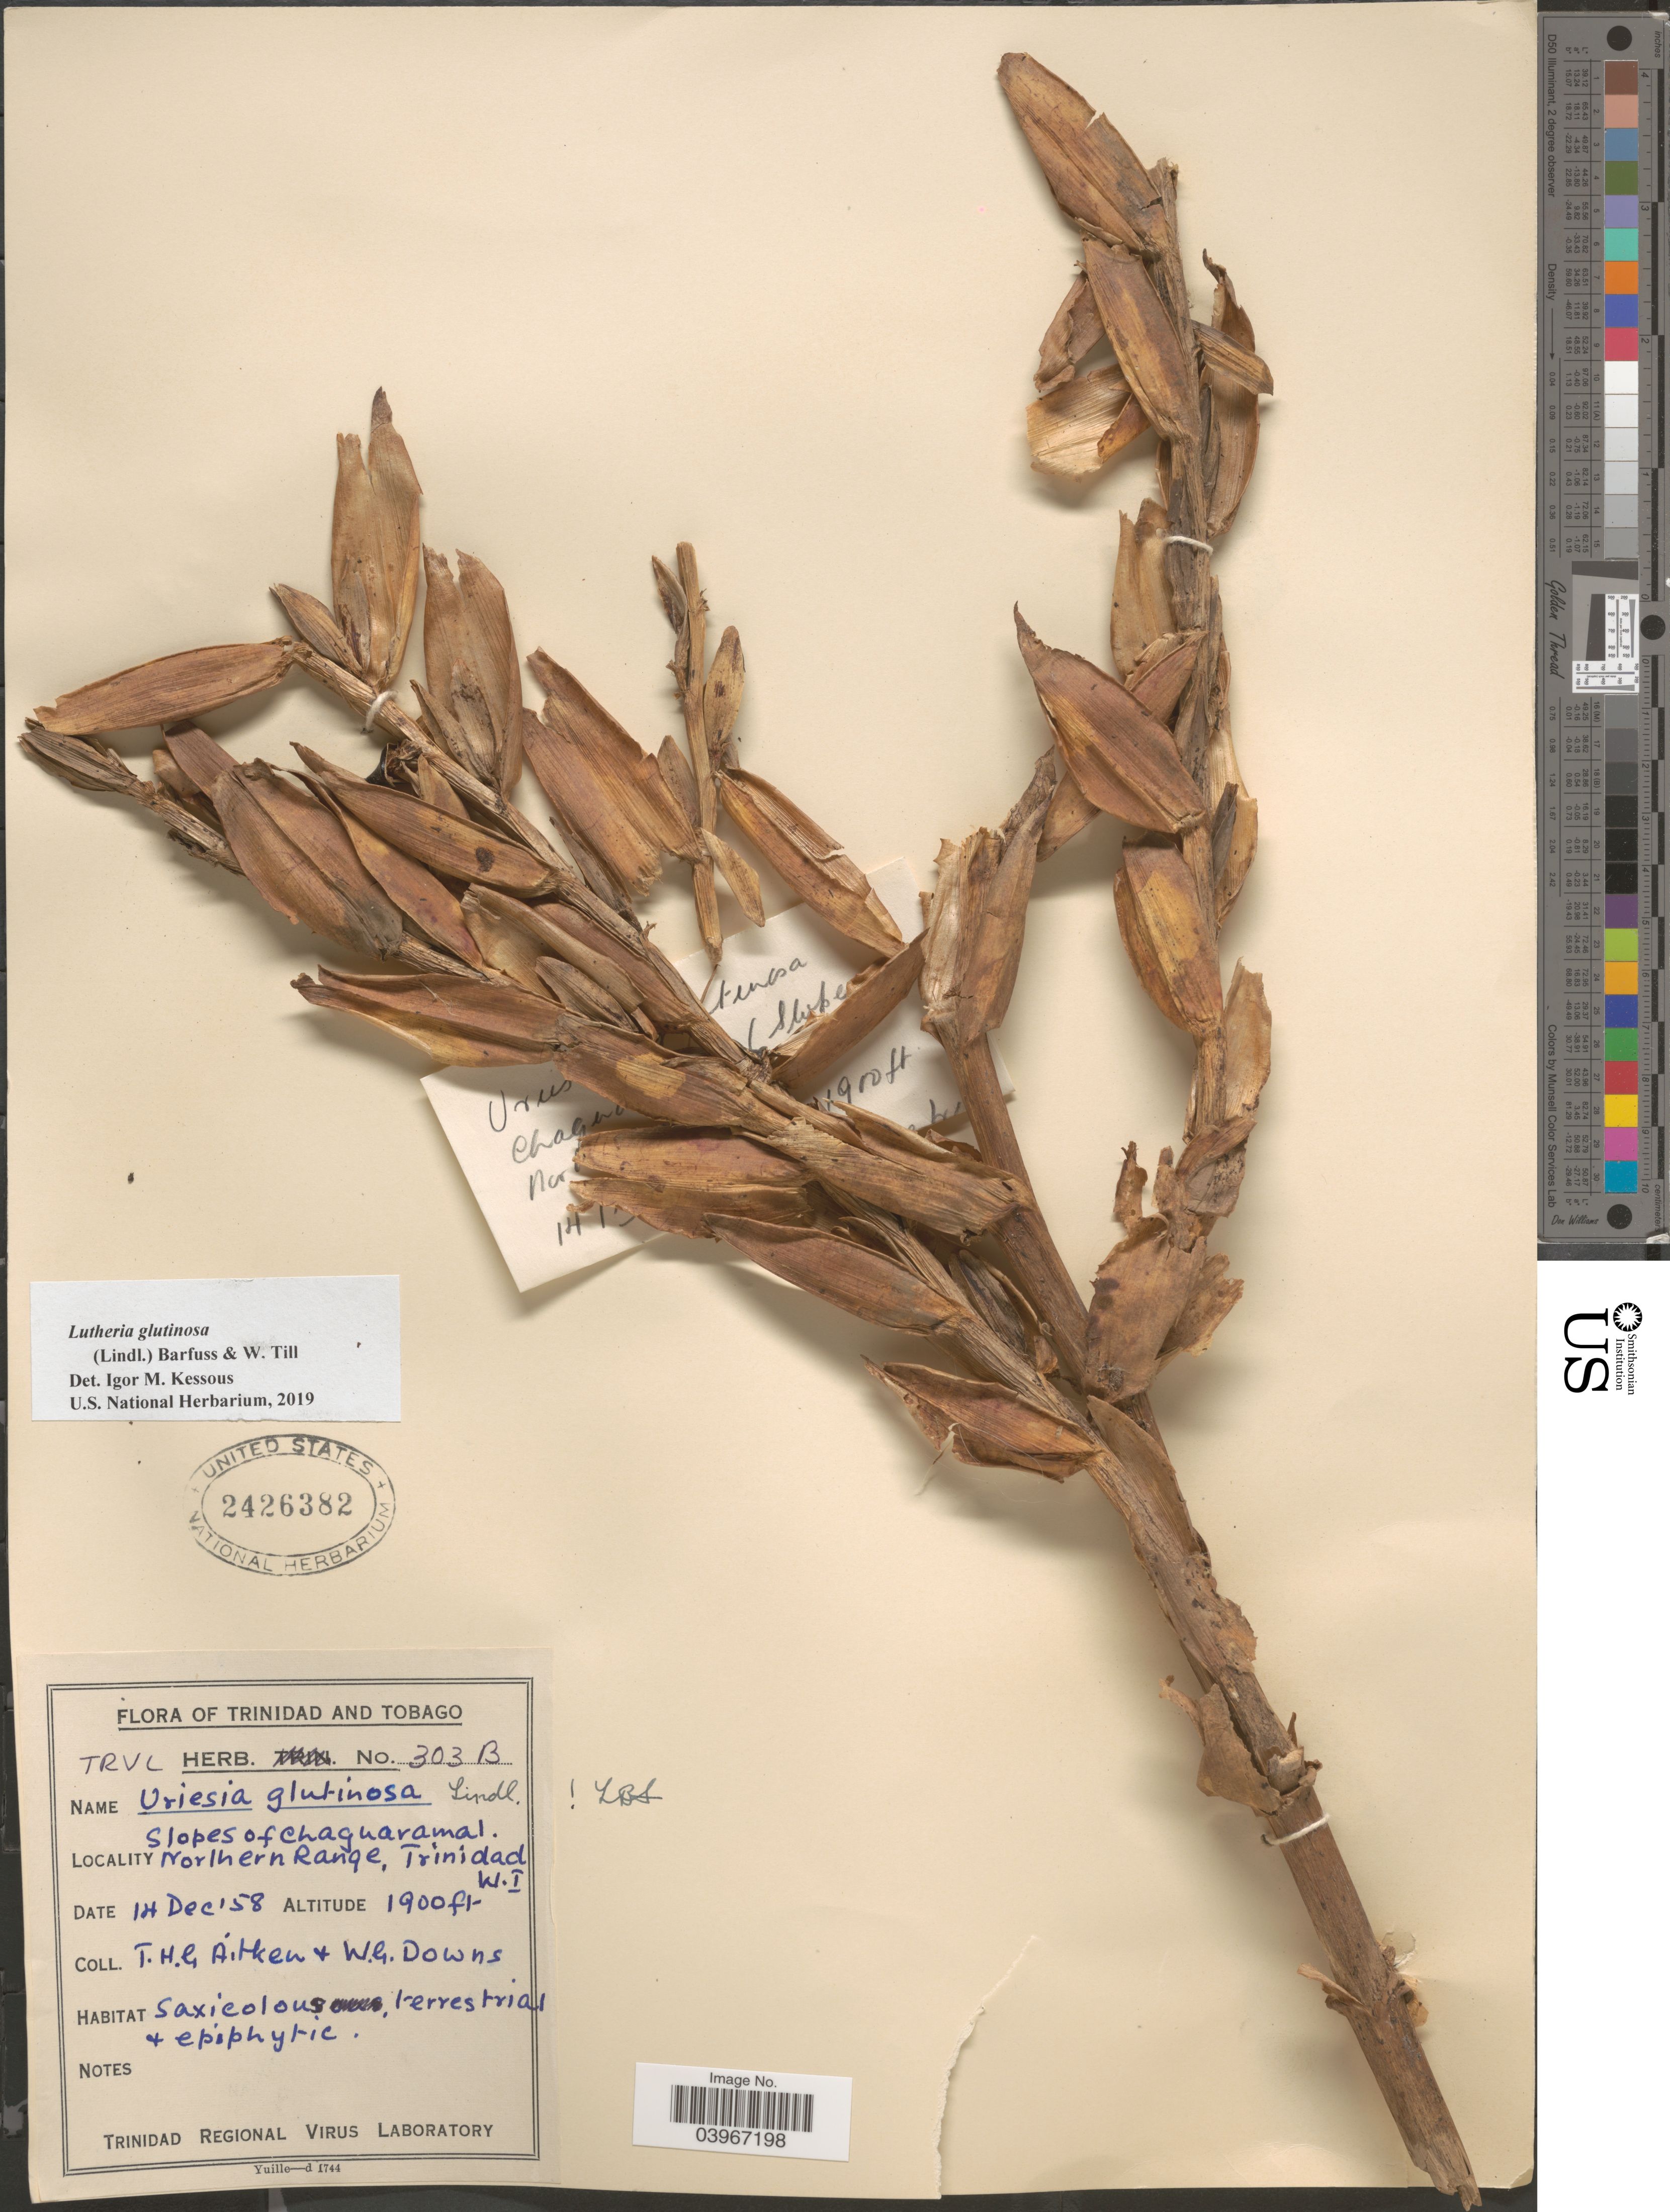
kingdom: Plantae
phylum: Tracheophyta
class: Liliopsida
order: Poales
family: Bromeliaceae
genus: Lutheria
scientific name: Lutheria glutinosa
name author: (Lindl.) Barfuss & W. Till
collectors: T. Aitken & W. G. Downs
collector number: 303B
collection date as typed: Transcribed d/m/y: 14/12/58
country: Trinidad and Tobago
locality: Slopes of Chaguaramal. Northern Range, Trinidad W.I.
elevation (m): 579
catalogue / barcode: US 2426382